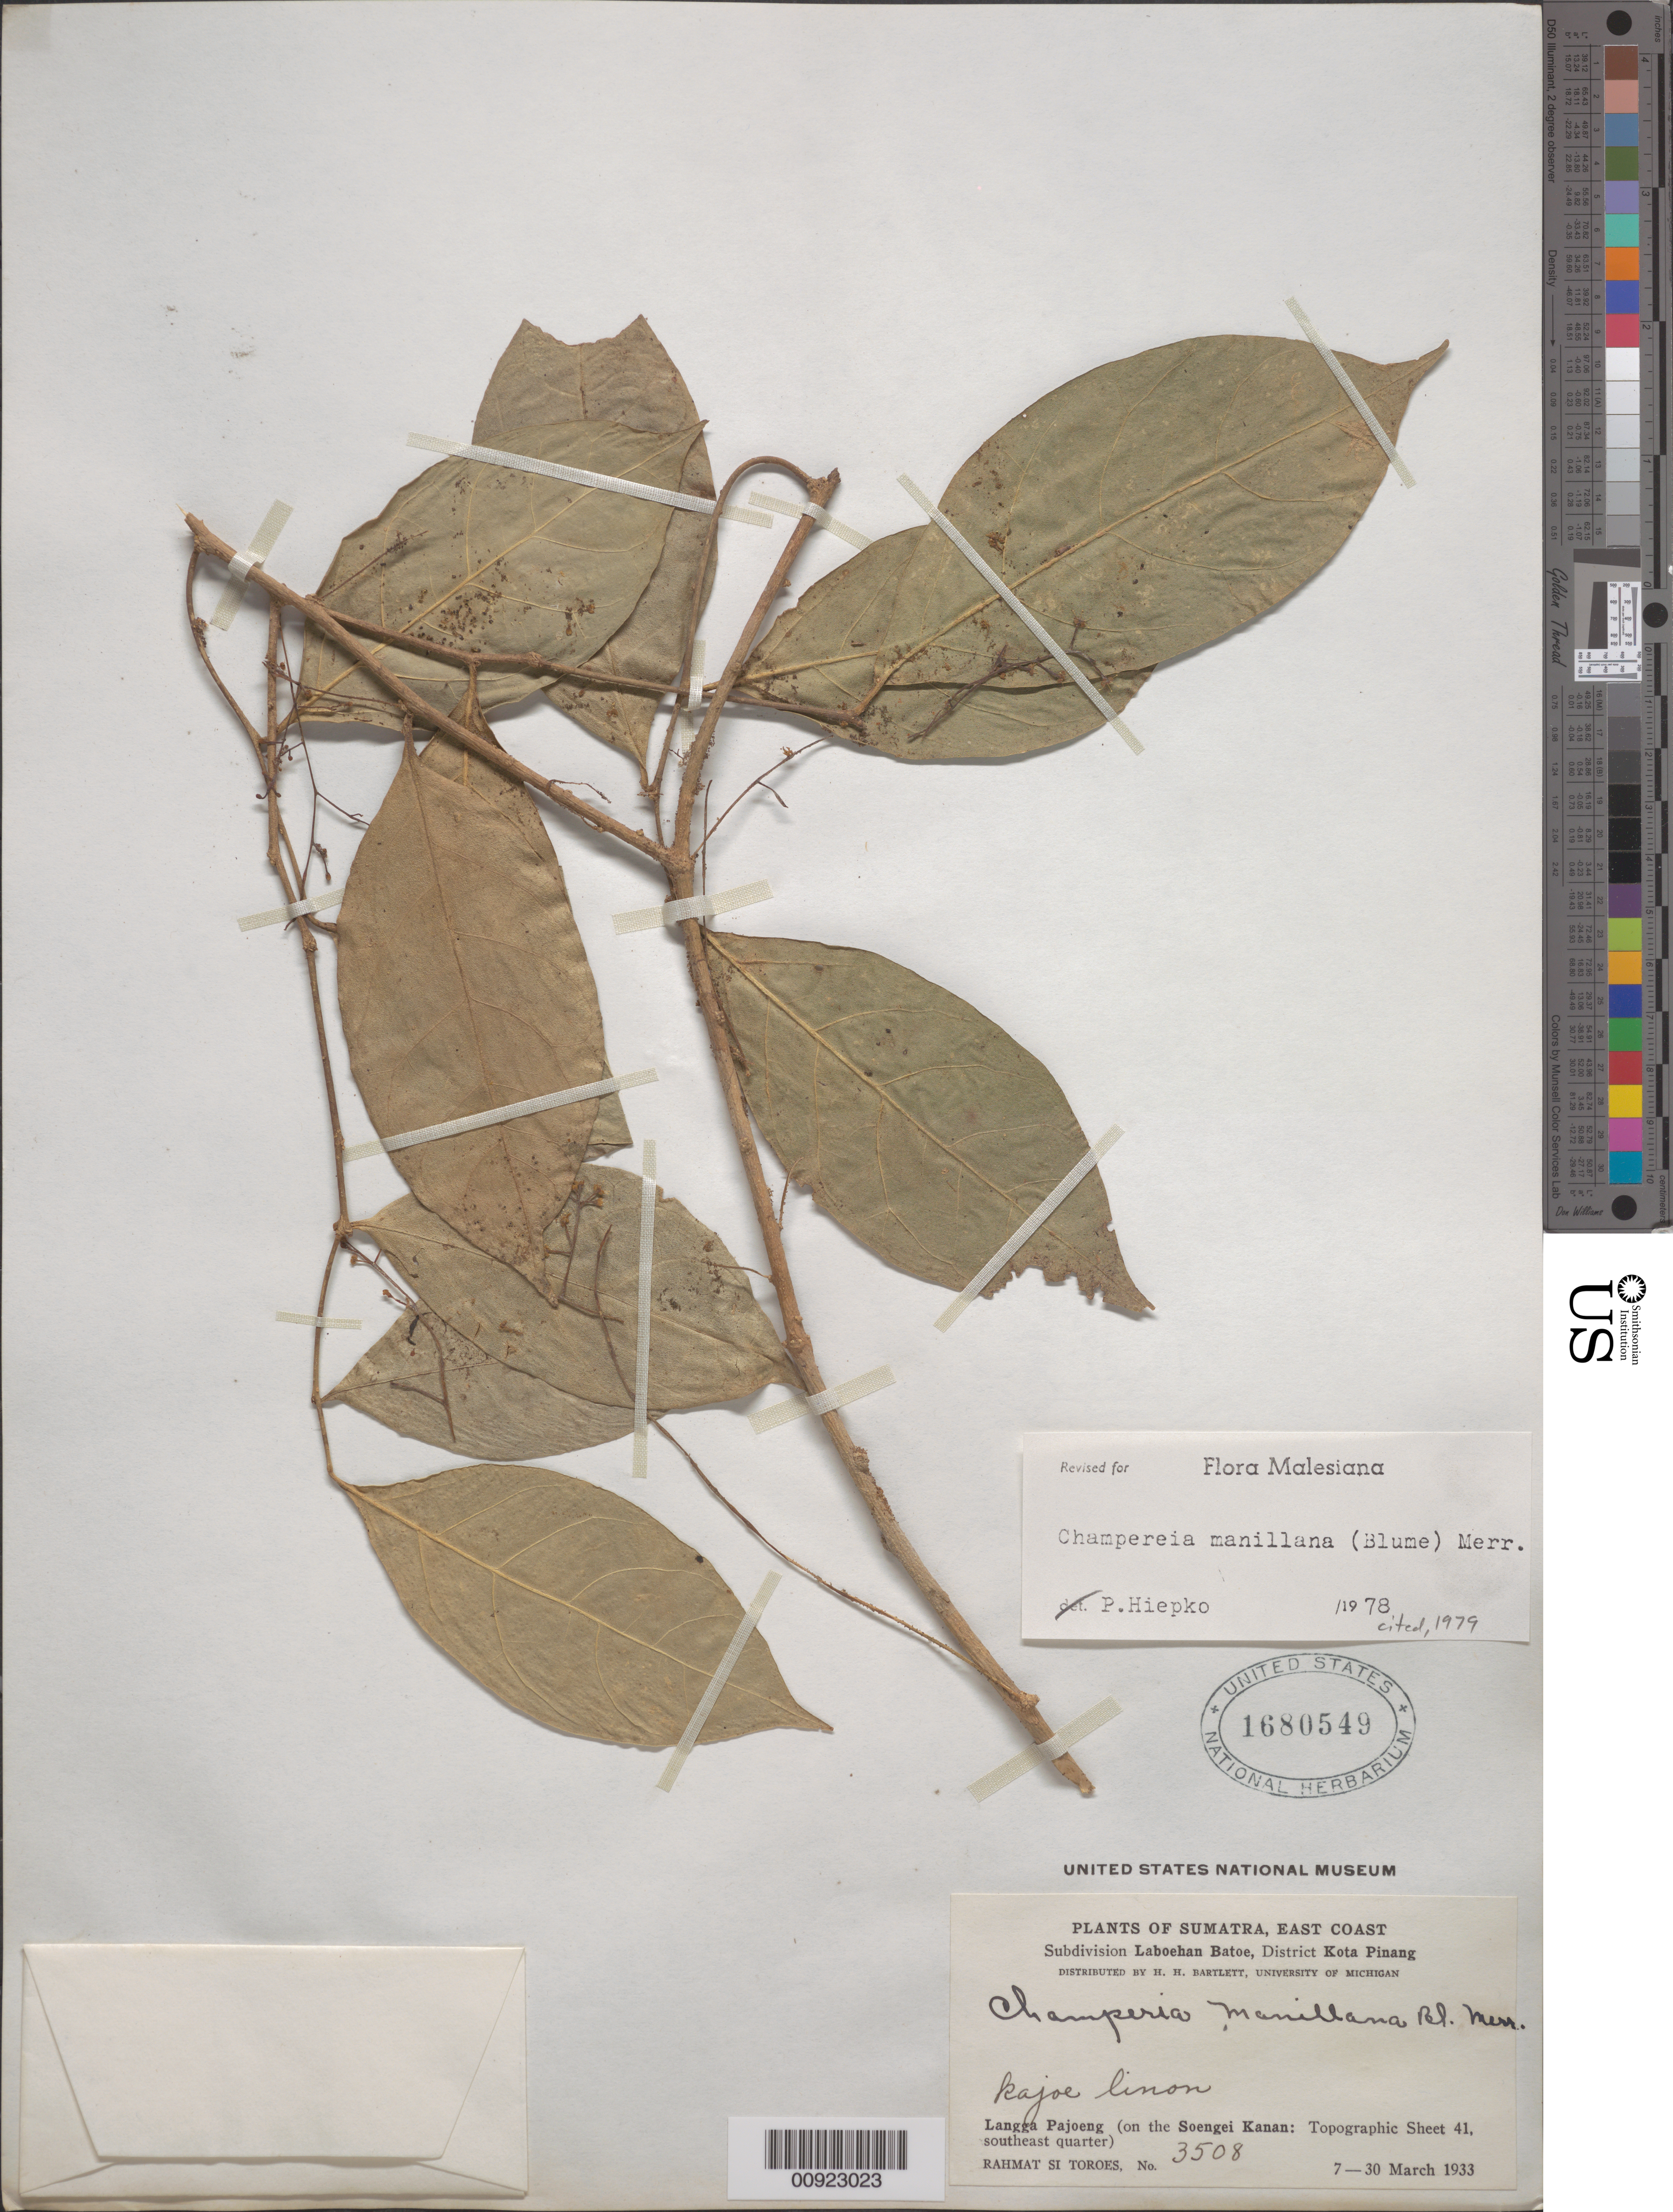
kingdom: Plantae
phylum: Tracheophyta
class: Magnoliopsida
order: Santalales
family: Opiliaceae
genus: Champereia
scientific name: Champereia manillana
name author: (Blume) Merr.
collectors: Rahmat Si Boeea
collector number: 3508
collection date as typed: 07 Mar 1933 to 30 Mar 1933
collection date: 1933-03-07/1933-03-30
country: Indonesia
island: Sumatra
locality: East coast; District Kota Pinang, Subdivision Laboehan Batoe; Langga Pajoeng (on the Soengei Kanan)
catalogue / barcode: US 1680549